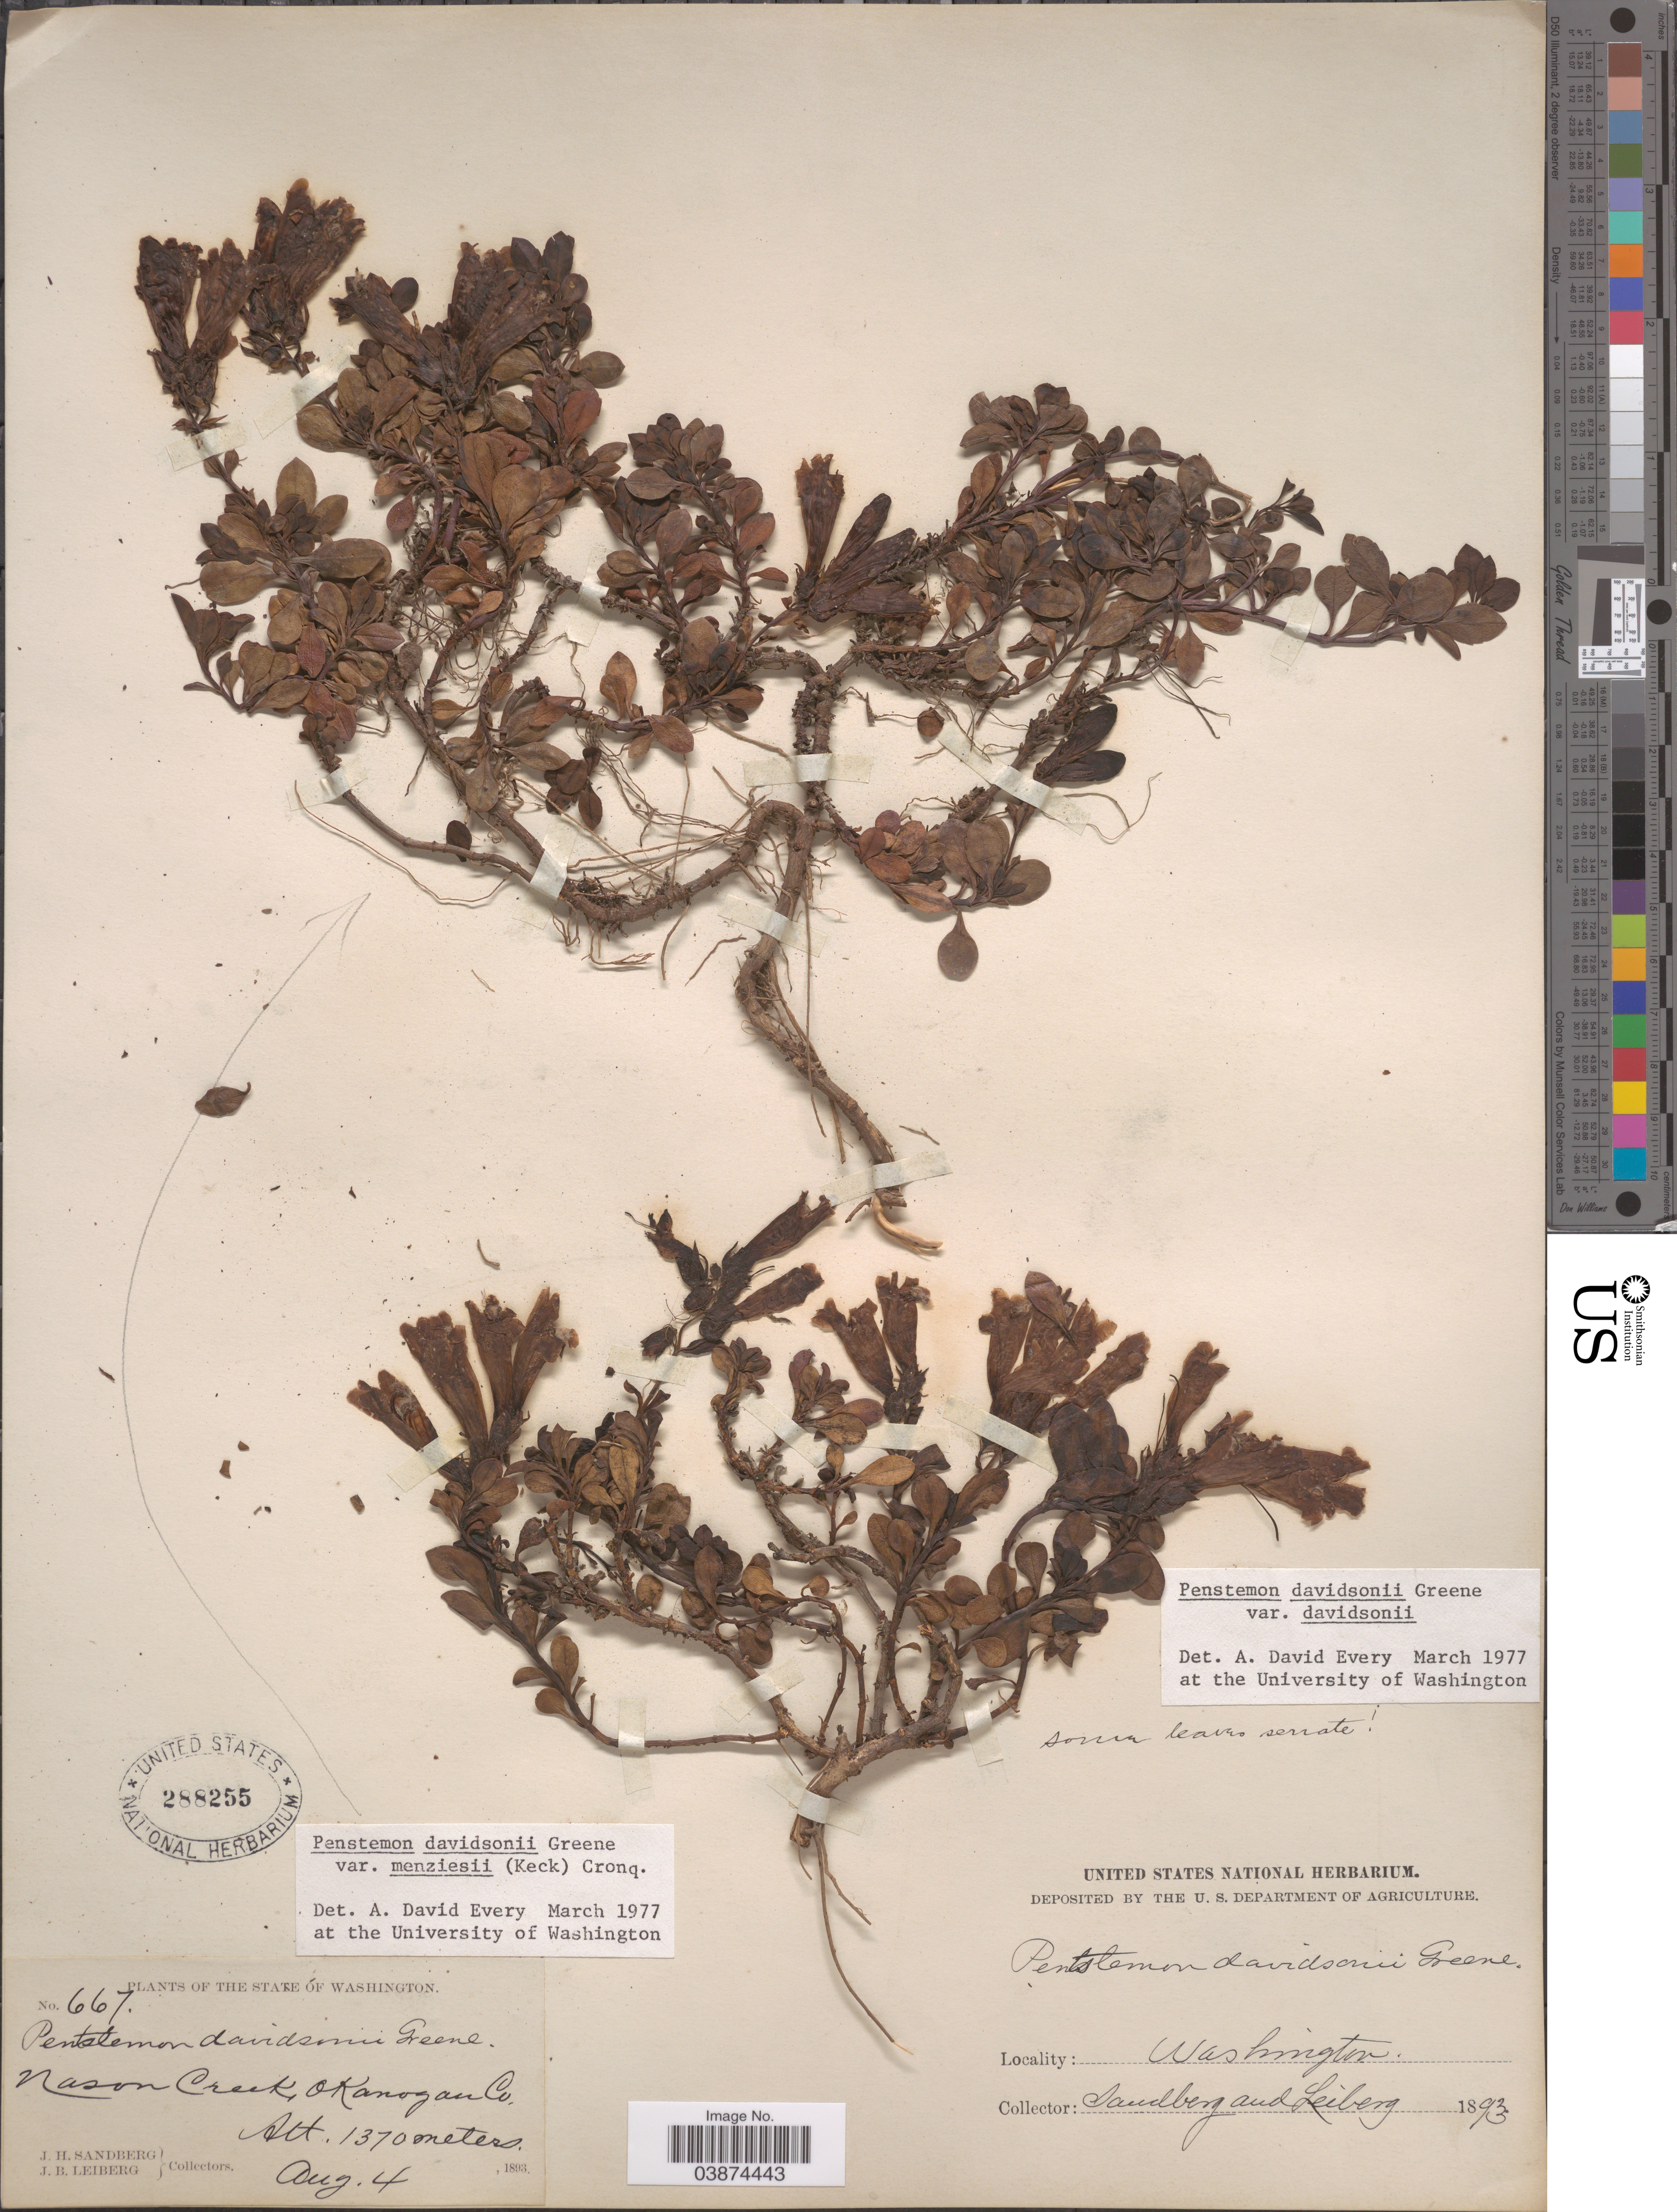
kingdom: Plantae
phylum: Tracheophyta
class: Magnoliopsida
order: Lamiales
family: Plantaginaceae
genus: Penstemon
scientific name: Penstemon davidsonii var. menziesii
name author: (D.D. Keck) Cronquist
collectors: J. H. Sandberg & J. B. Leiberg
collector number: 667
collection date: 1893-08-04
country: United States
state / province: Washington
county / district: Okanogan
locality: Mason Creek, Okanogan Co.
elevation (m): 1370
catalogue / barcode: US 288255